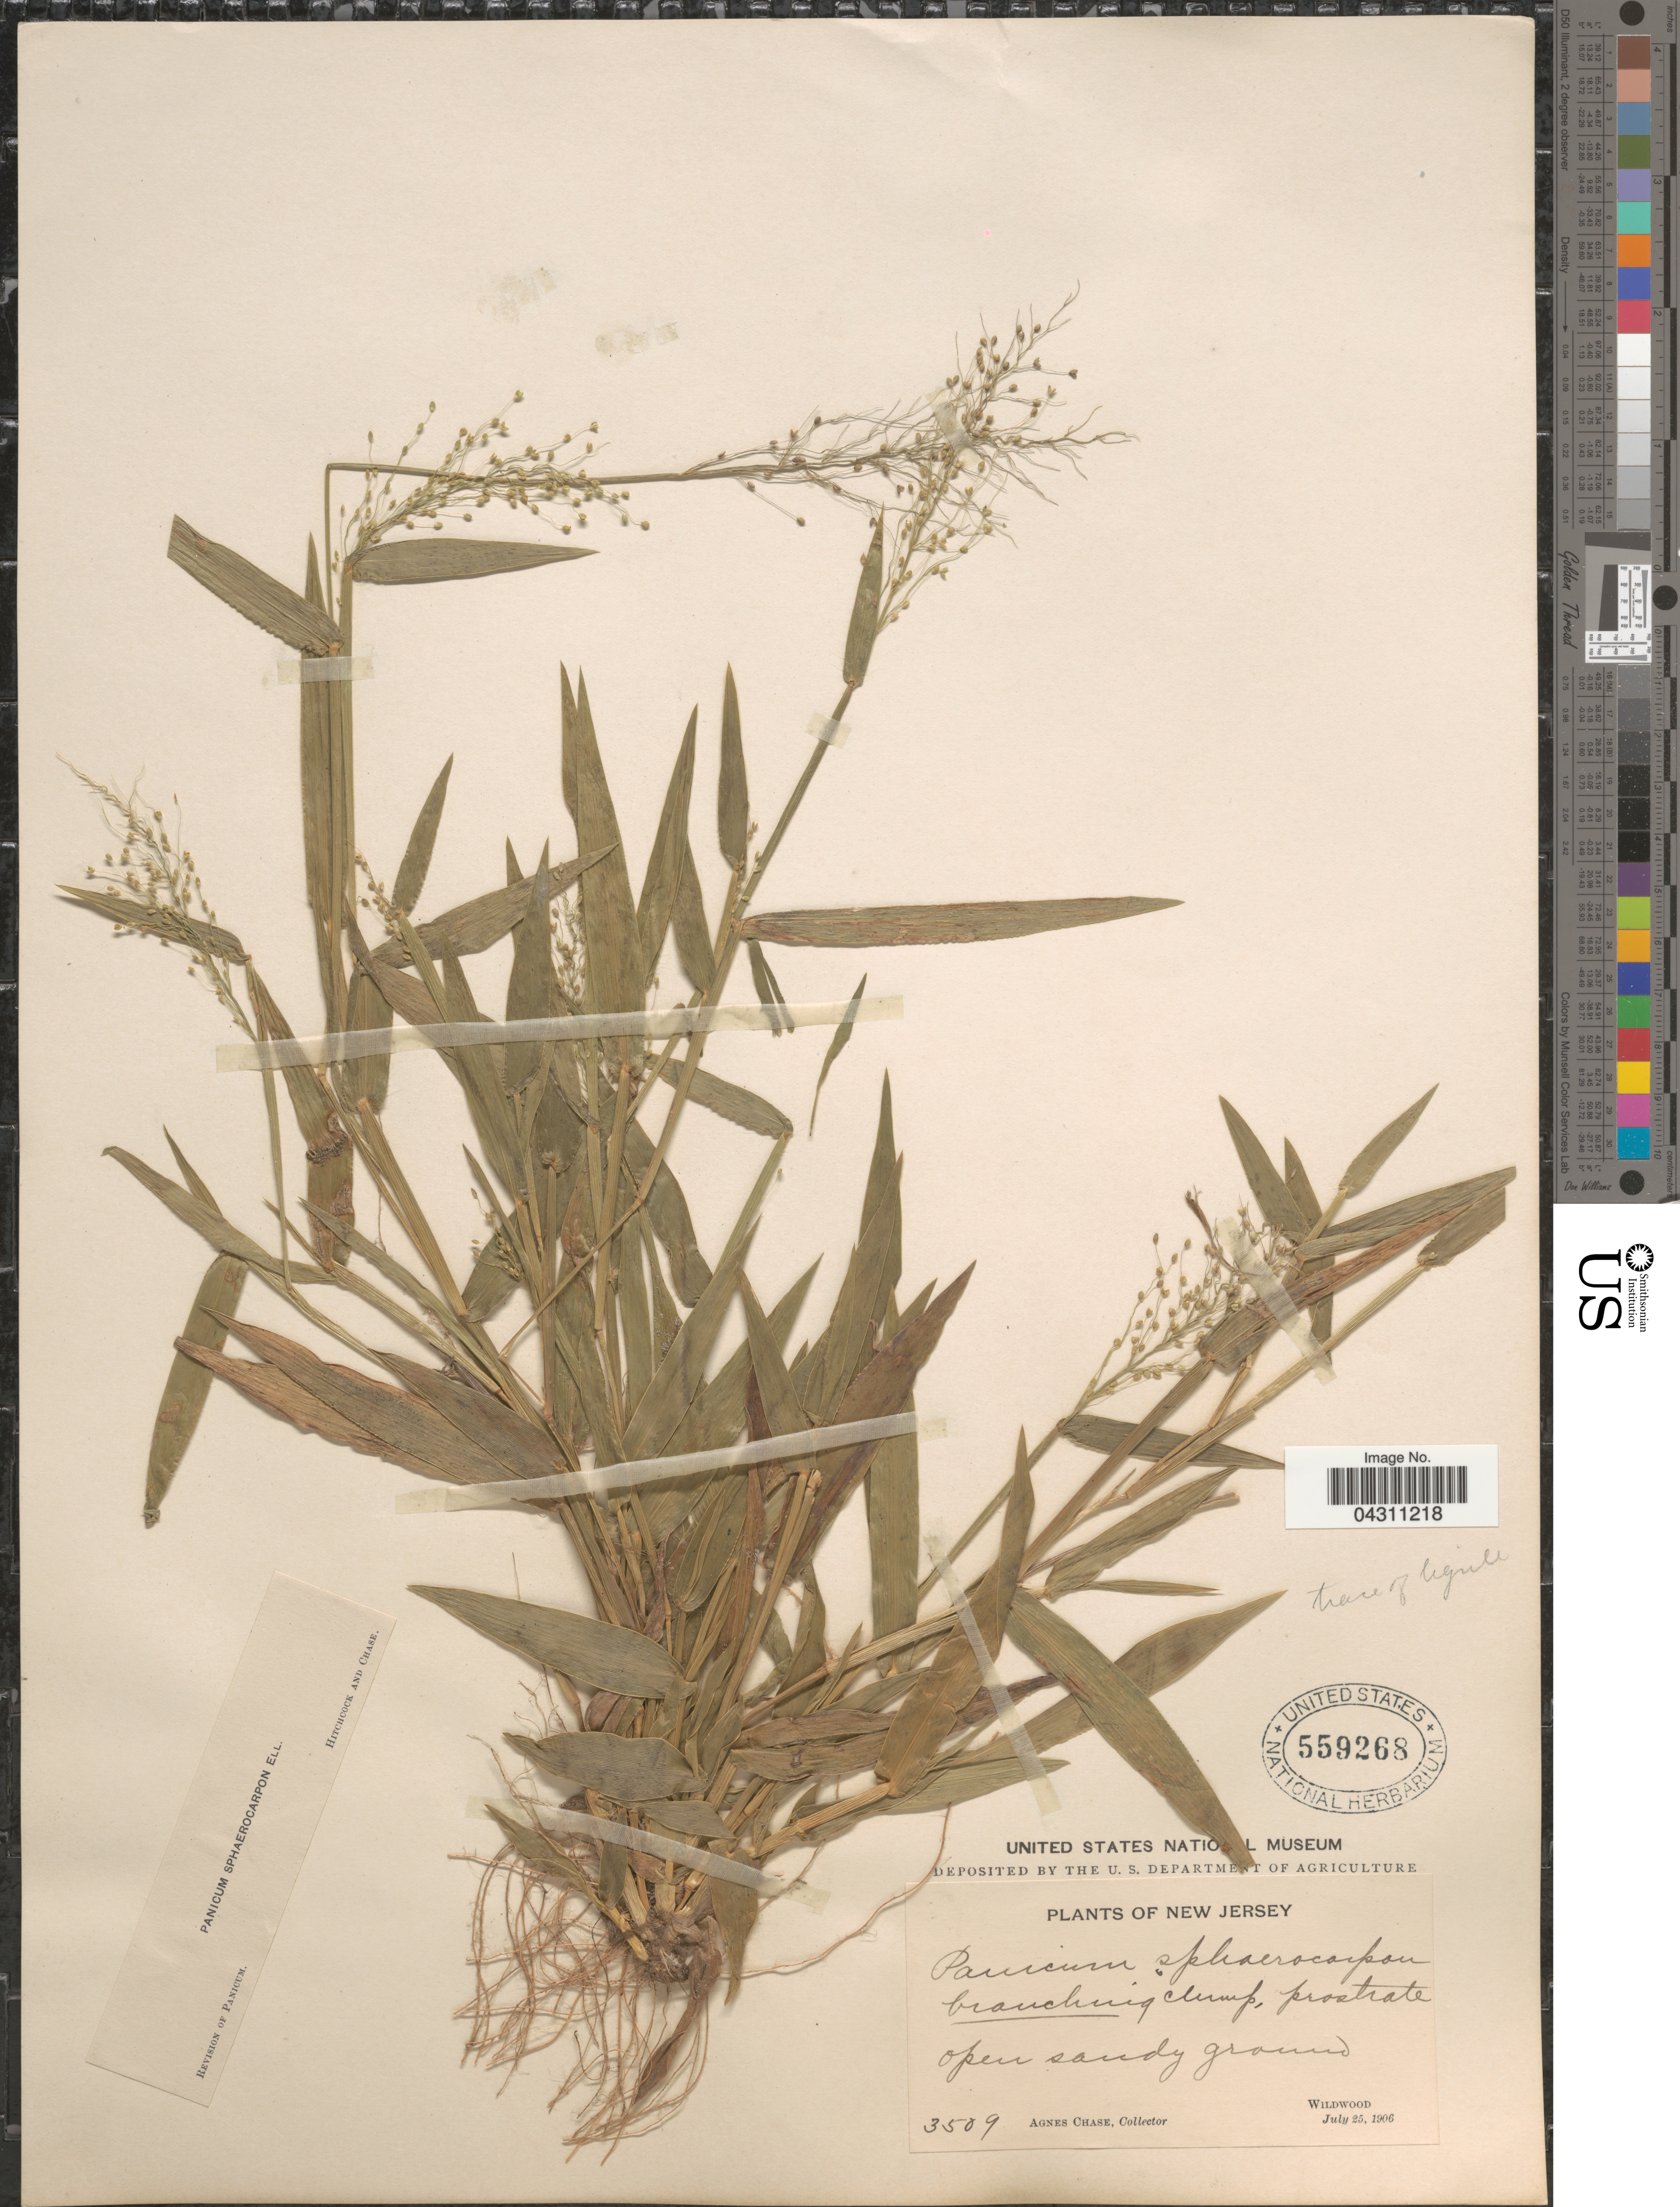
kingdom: Plantae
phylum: Tracheophyta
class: Liliopsida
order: Poales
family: Poaceae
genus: Dichanthelium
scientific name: Dichanthelium sphaerocarpon var. sphaerocarpon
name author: (Elliott) Gould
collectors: A. Chase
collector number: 3509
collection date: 1906-07-25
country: United States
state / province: New Jersey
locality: Wildwood.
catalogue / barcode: US 559268